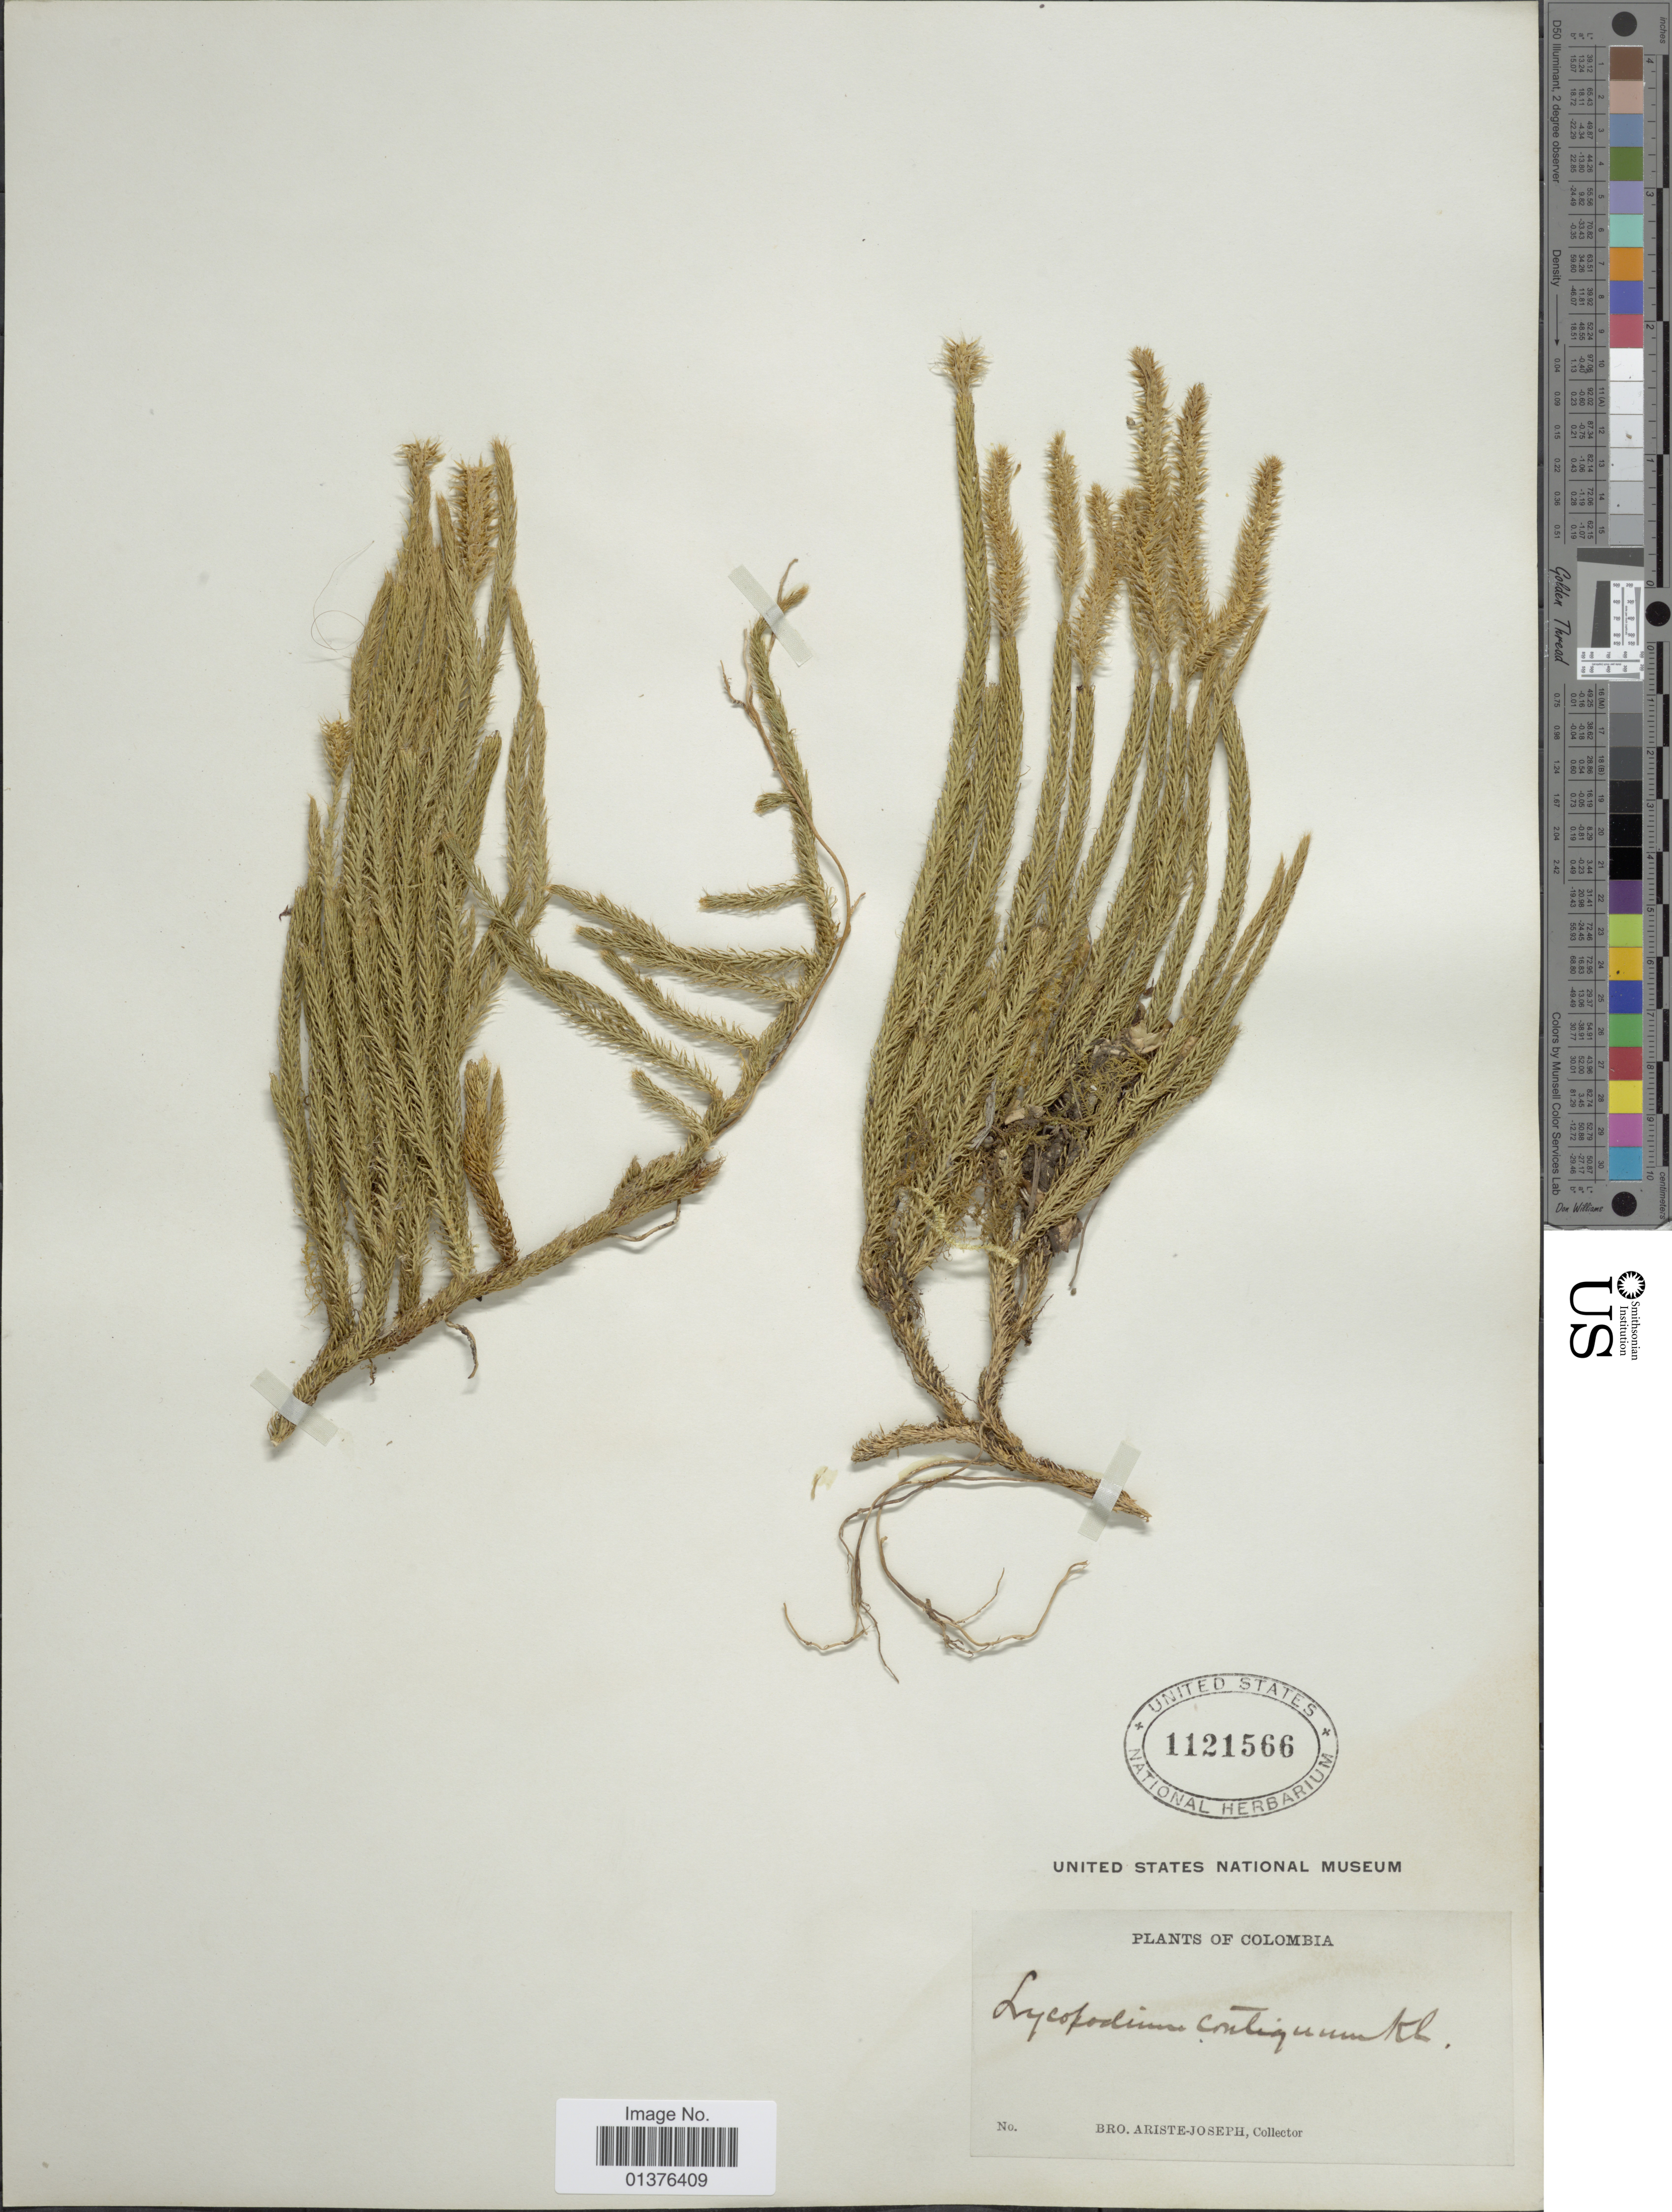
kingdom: Plantae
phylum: Tracheophyta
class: Lycopodiopsida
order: Lycopodiales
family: Lycopodiaceae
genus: Lycopodium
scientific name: Lycopodium clavatum subsp. contiguum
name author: (Klotzsch) B. Øllg.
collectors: Bro. Ariste-Joseph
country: Colombia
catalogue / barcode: US 1121566